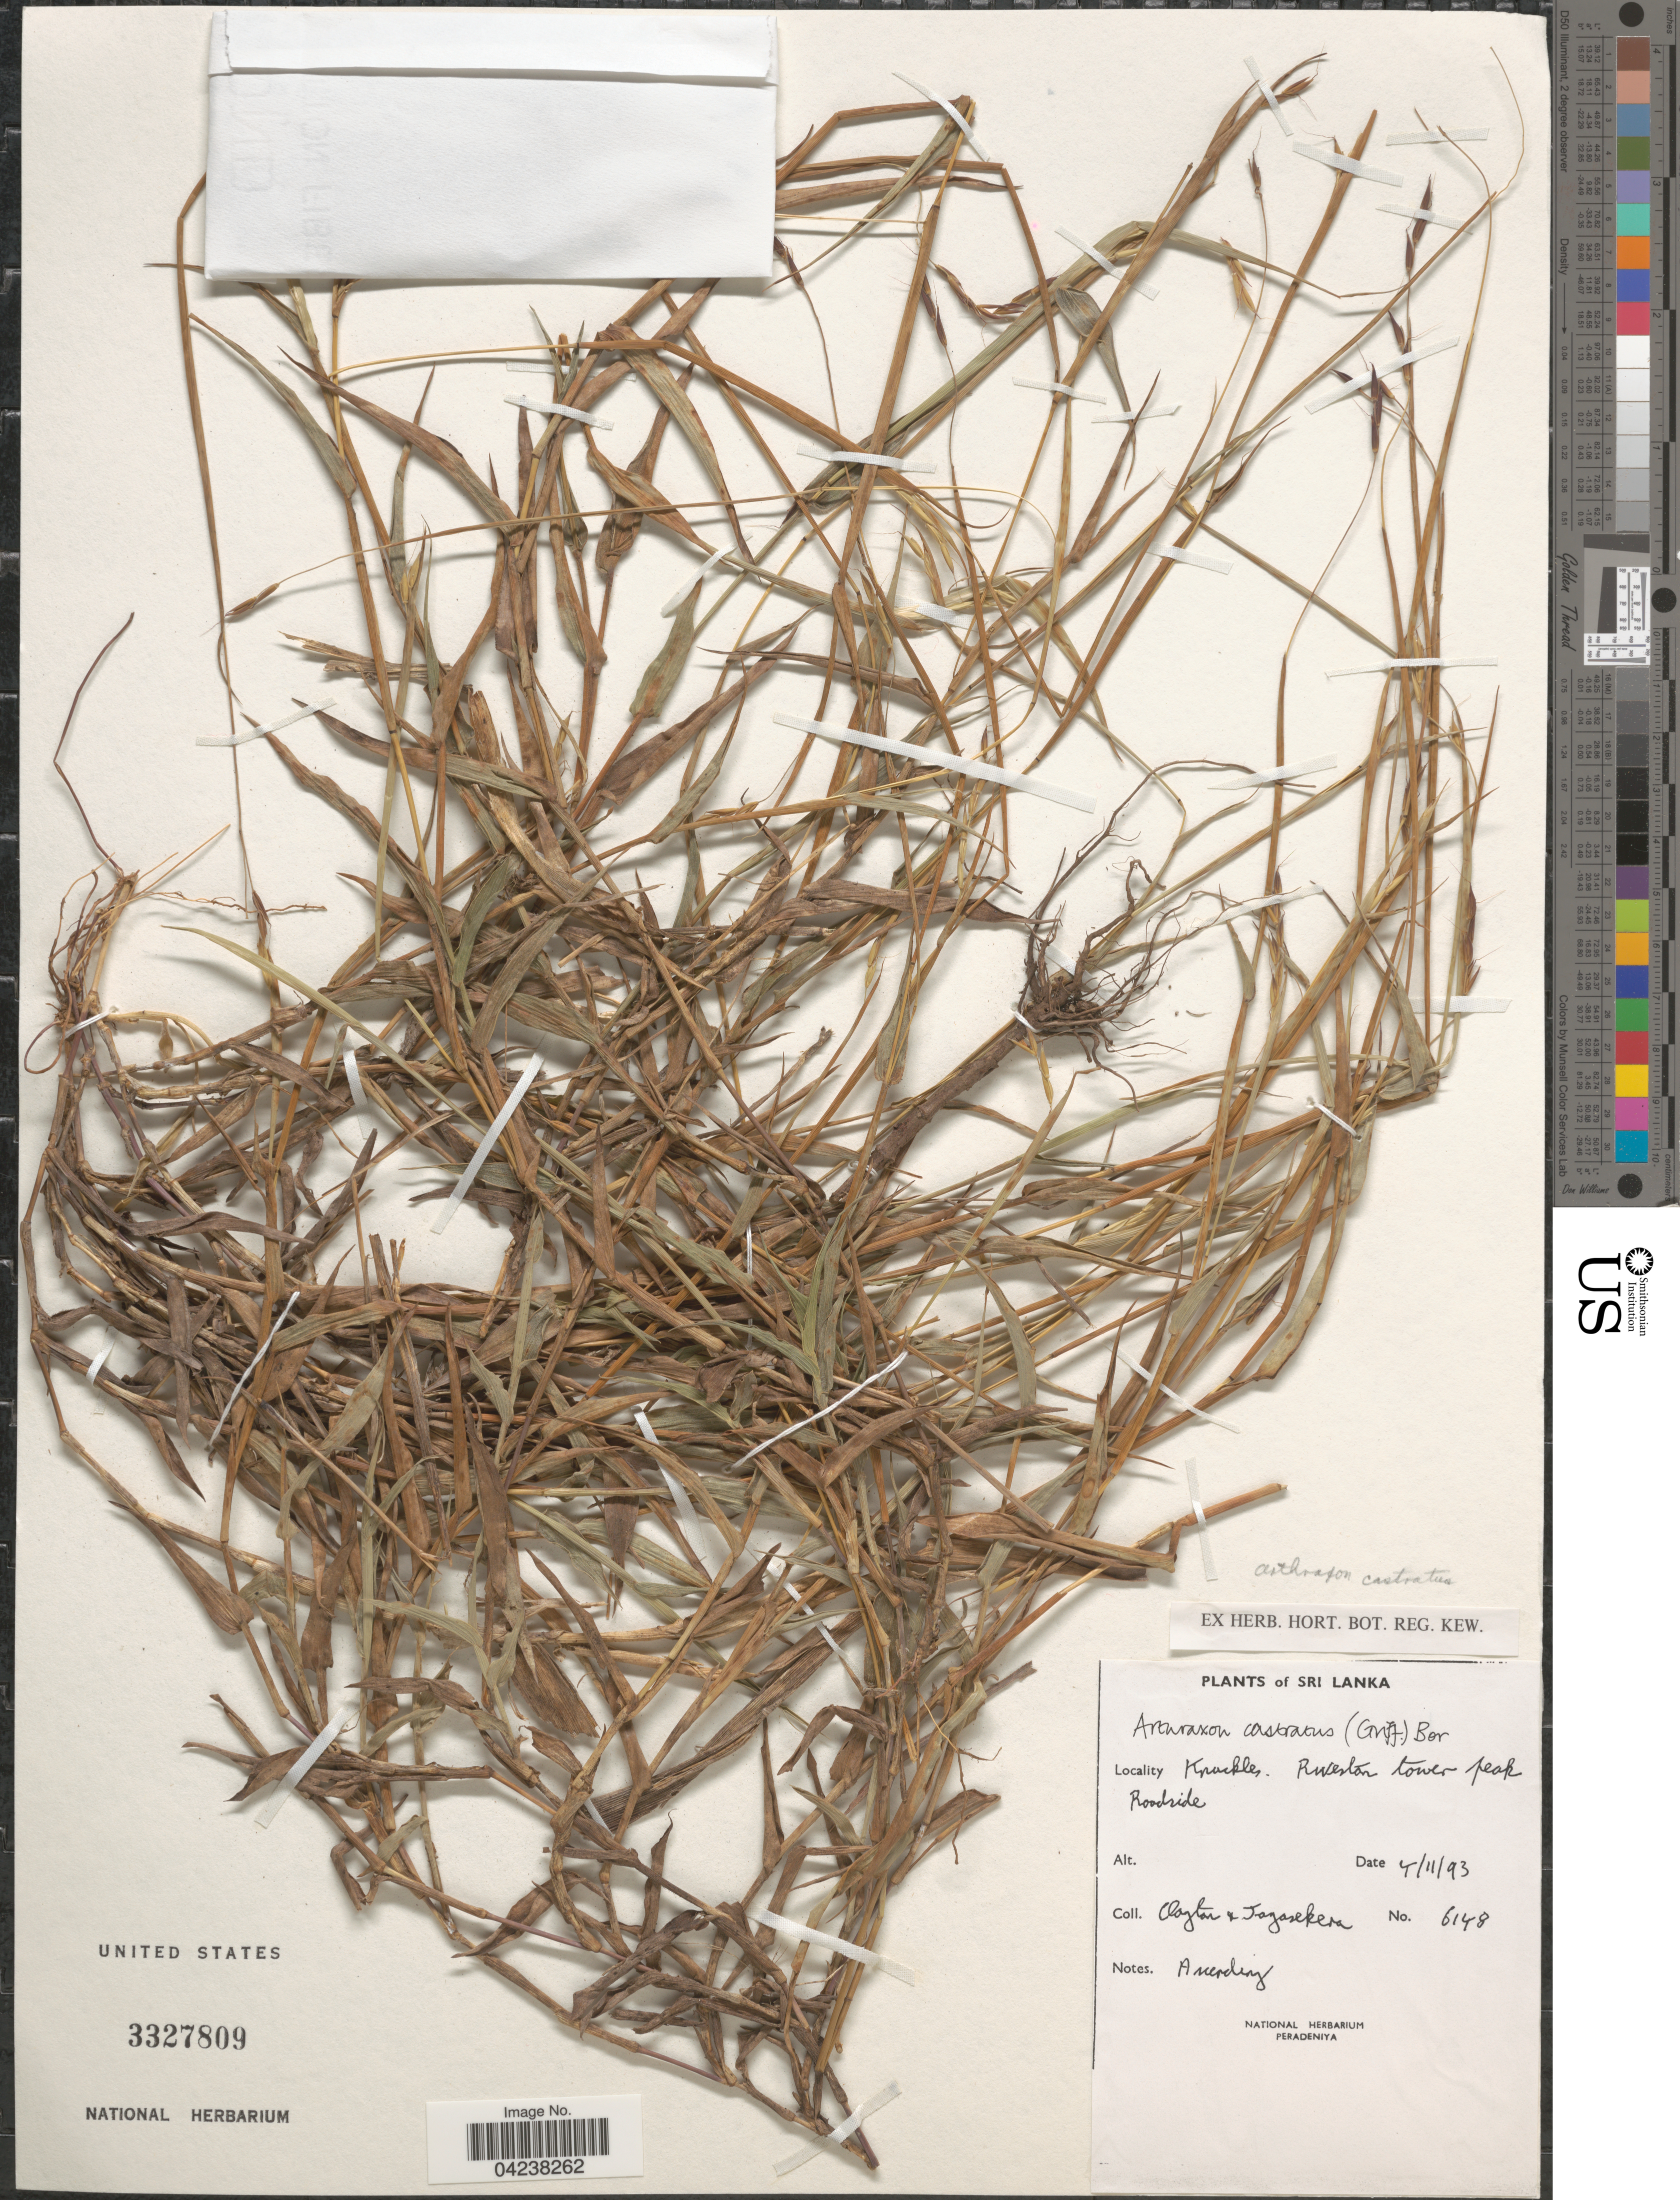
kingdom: Plantae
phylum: Tracheophyta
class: Liliopsida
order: Poales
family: Poaceae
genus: Arthraxon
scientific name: Arthraxon castratus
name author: (Griff.) V. Naray. ex Bor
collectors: Clayton & -. Jayasekera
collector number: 6148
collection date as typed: Transcribed d/m/y: 4/11/93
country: Sri Lanka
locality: Knackles. Riverston tower peak. Roadside.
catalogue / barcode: US 3327809